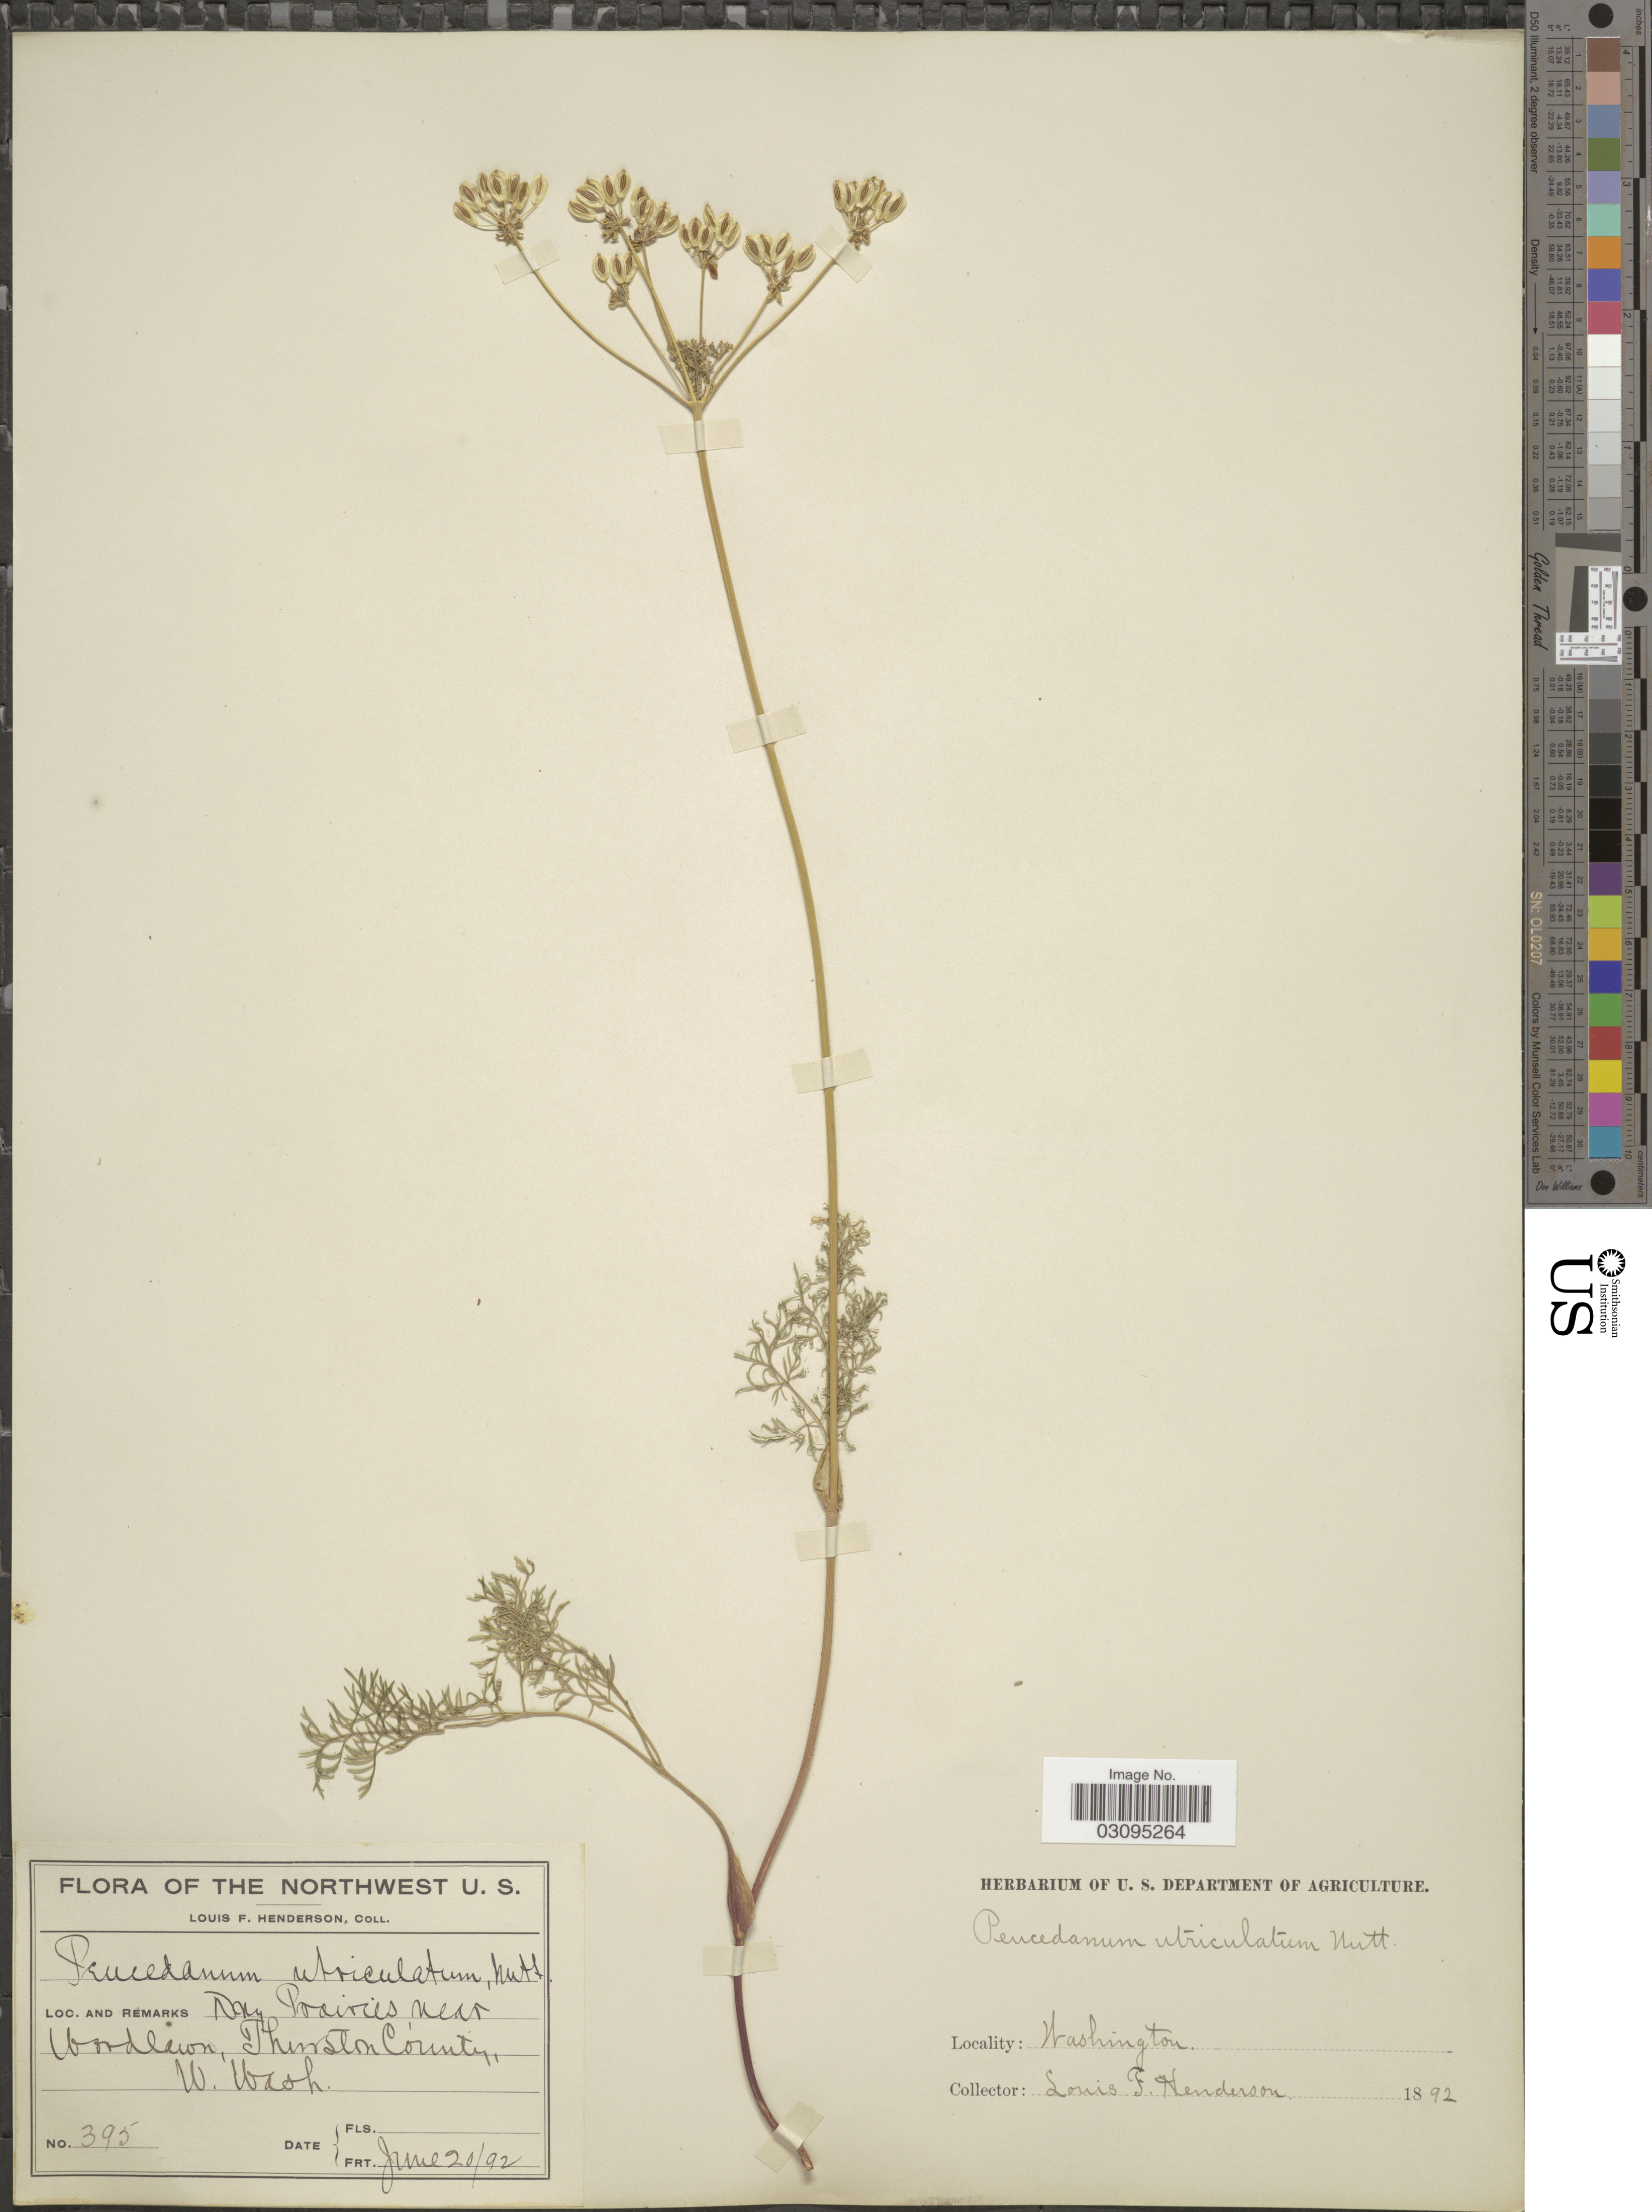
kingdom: Plantae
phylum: Tracheophyta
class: Magnoliopsida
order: Apiales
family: Apiaceae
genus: Lomatium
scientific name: Lomatium utriculatum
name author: (Nutt. ex Torr. & A. Gray) J.M. Coult. & Rose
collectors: L. Henderson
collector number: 395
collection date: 1892-06-20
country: United States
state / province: Washington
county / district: Thurston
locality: Near Woodlawn, Thurston County, W. Wash.